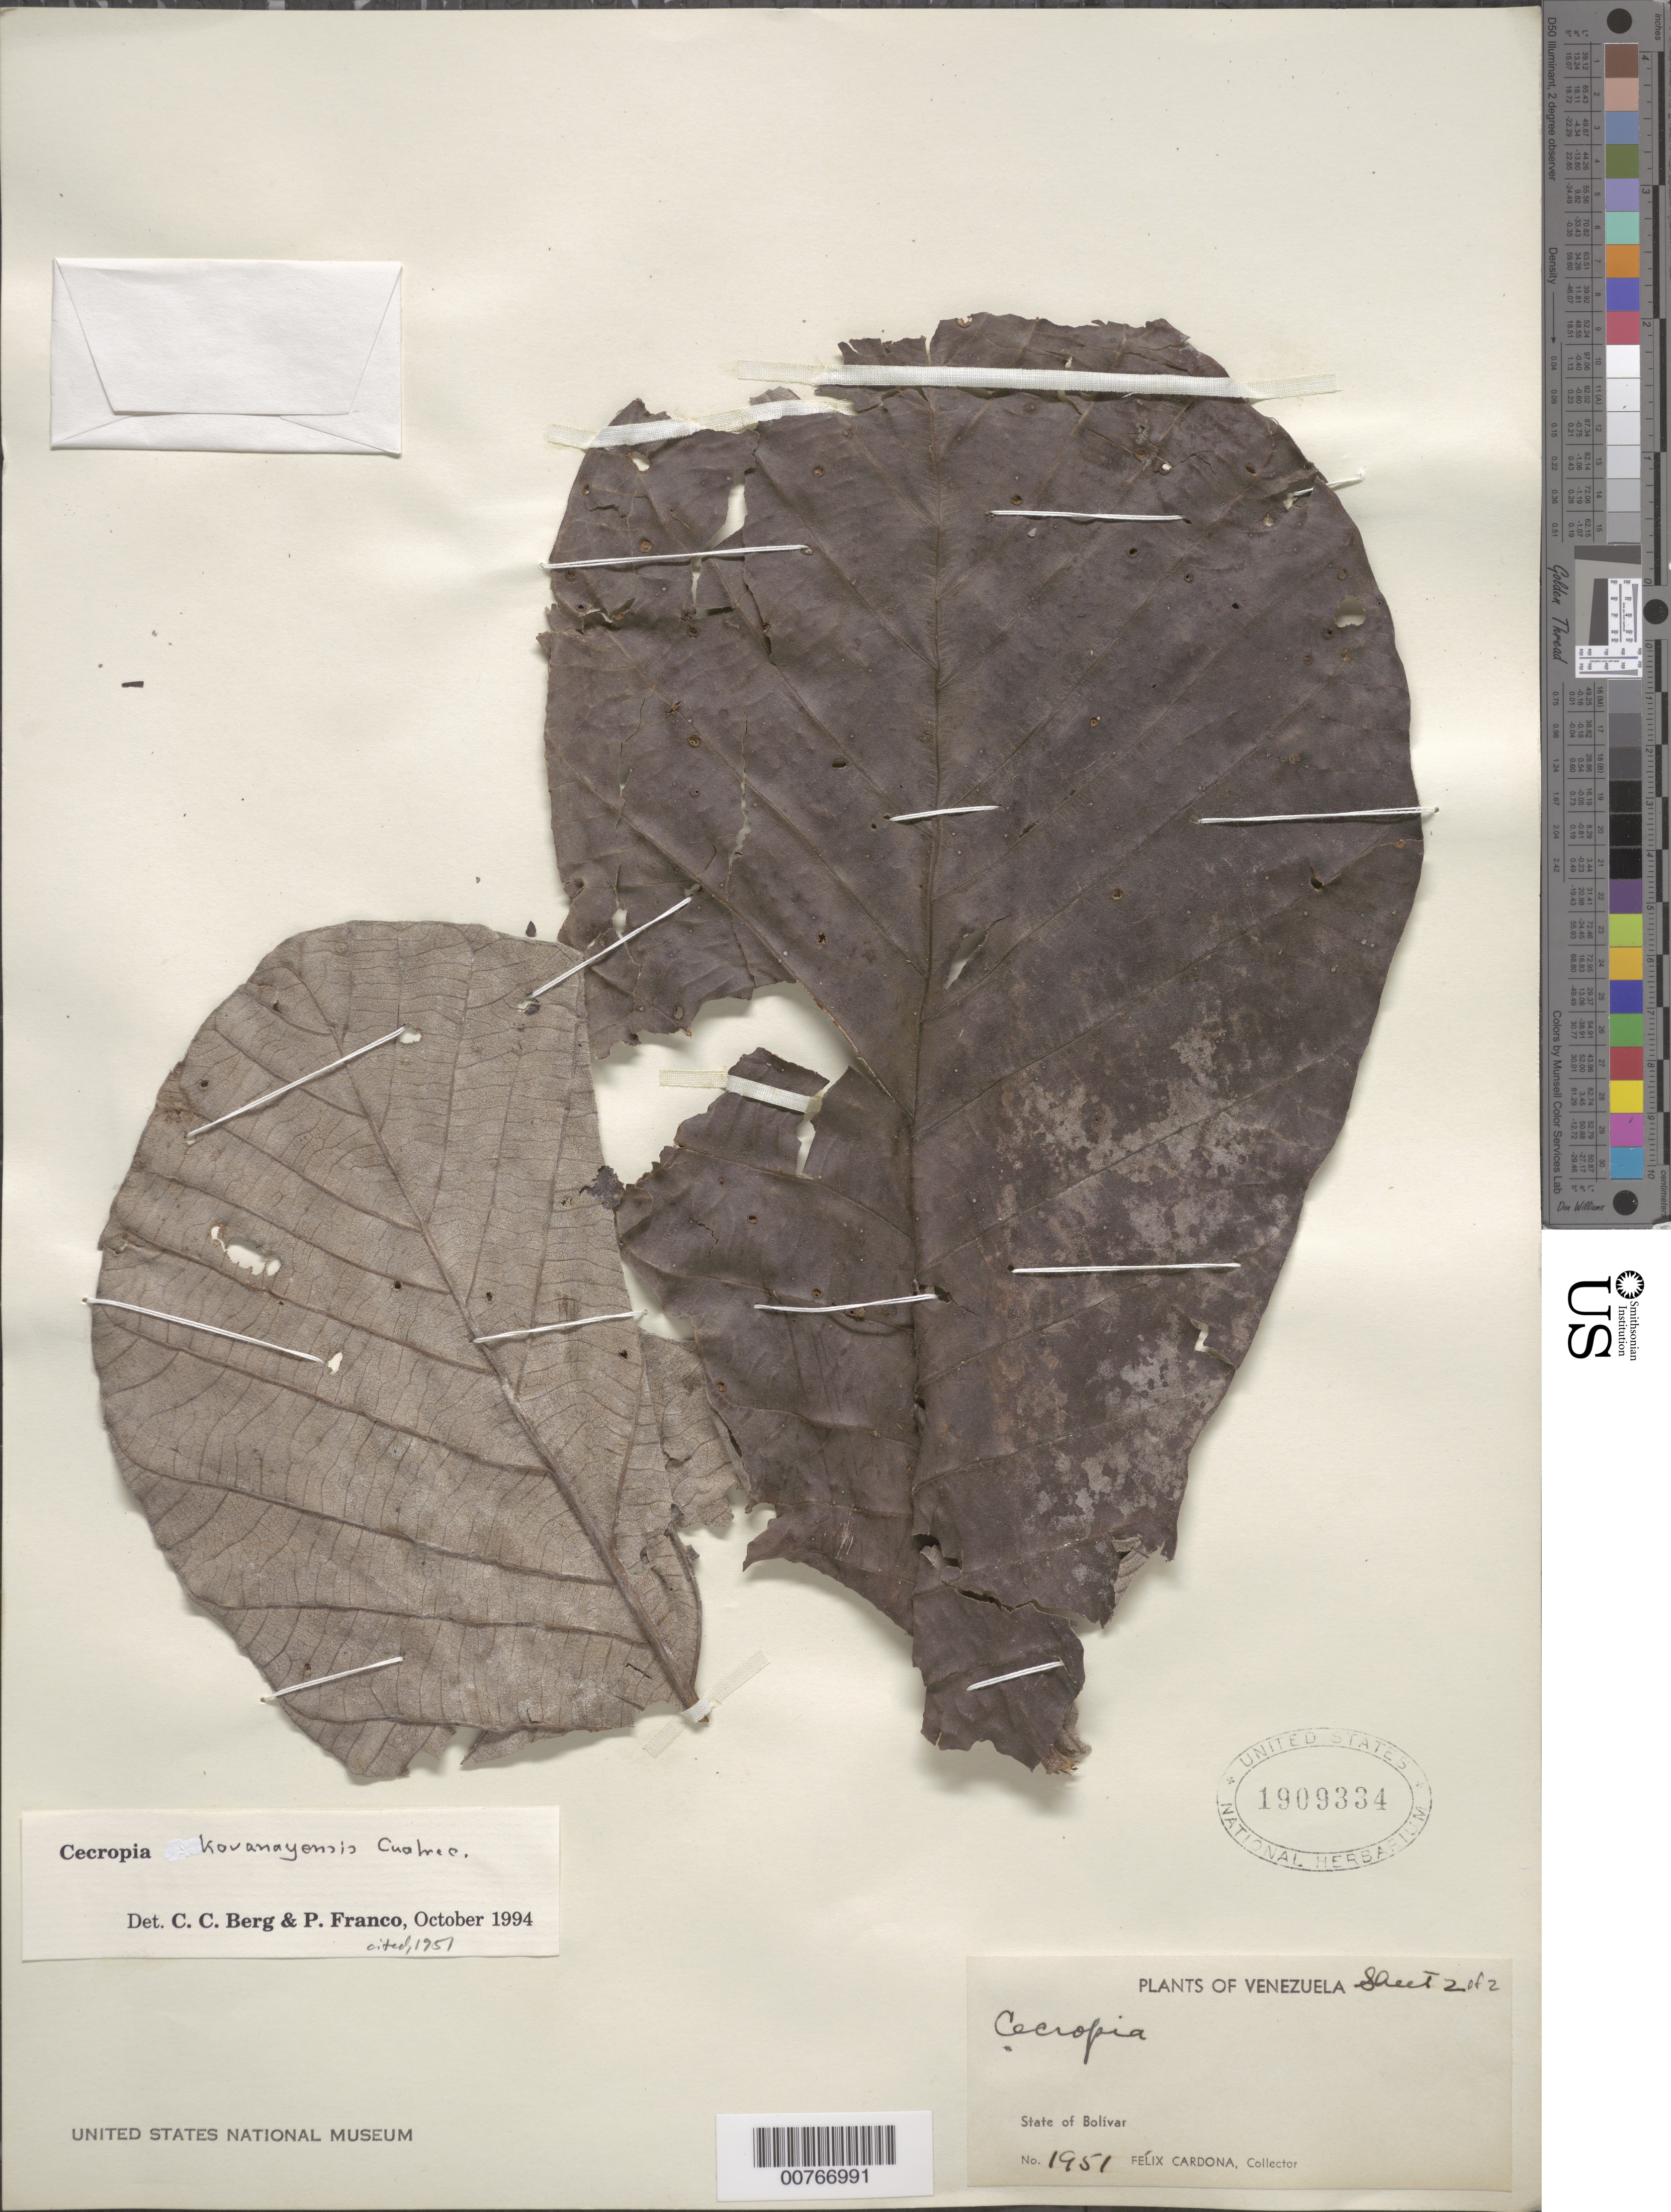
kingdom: Plantae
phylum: Tracheophyta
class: Magnoliopsida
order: Rosales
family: Urticaceae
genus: Cecropia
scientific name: Cecropia kavanayensis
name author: Cuatrec.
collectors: F. Cardona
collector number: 1951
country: Venezuela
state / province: Bolivar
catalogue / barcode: US 1909334